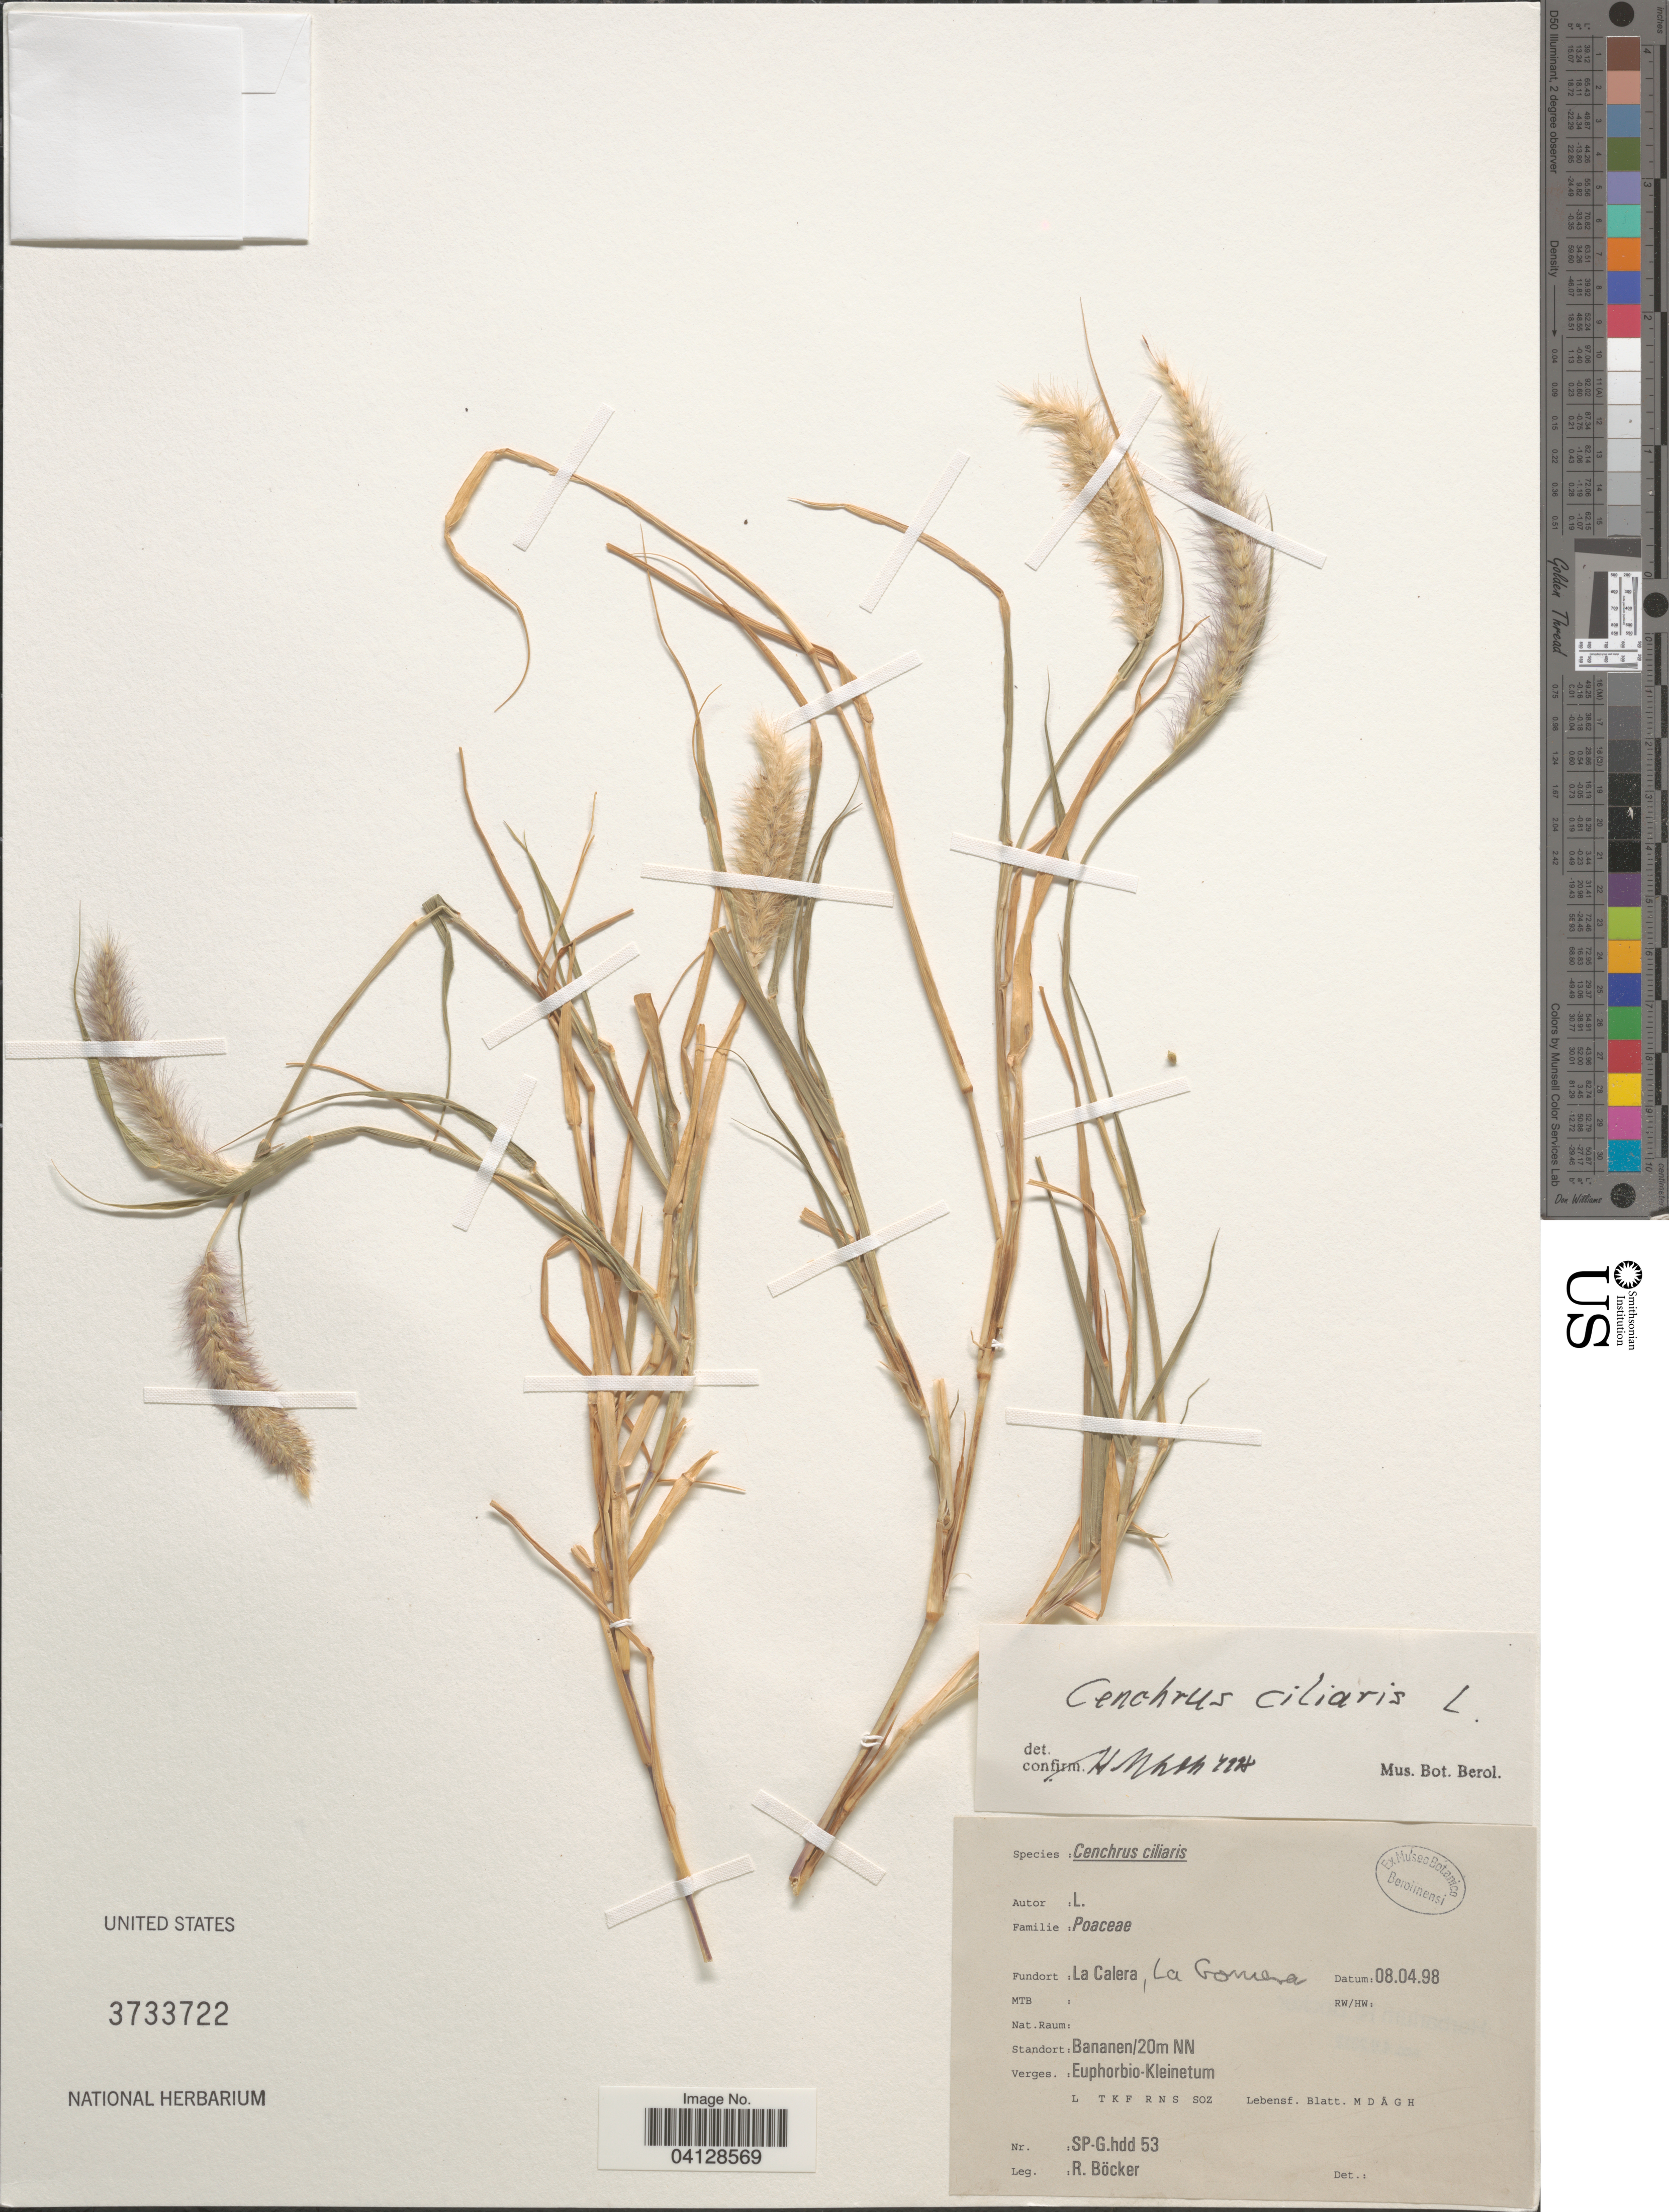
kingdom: Plantae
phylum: Tracheophyta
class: Liliopsida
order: Poales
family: Poaceae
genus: Cenchrus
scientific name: Cenchrus ciliaris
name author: L.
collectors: R. Böcker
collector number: SP-G.hdd53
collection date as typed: Transcribed d/m/y: 8/4/98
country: Spain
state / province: Canarias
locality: La Calera, La Gomera.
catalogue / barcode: US 3733722